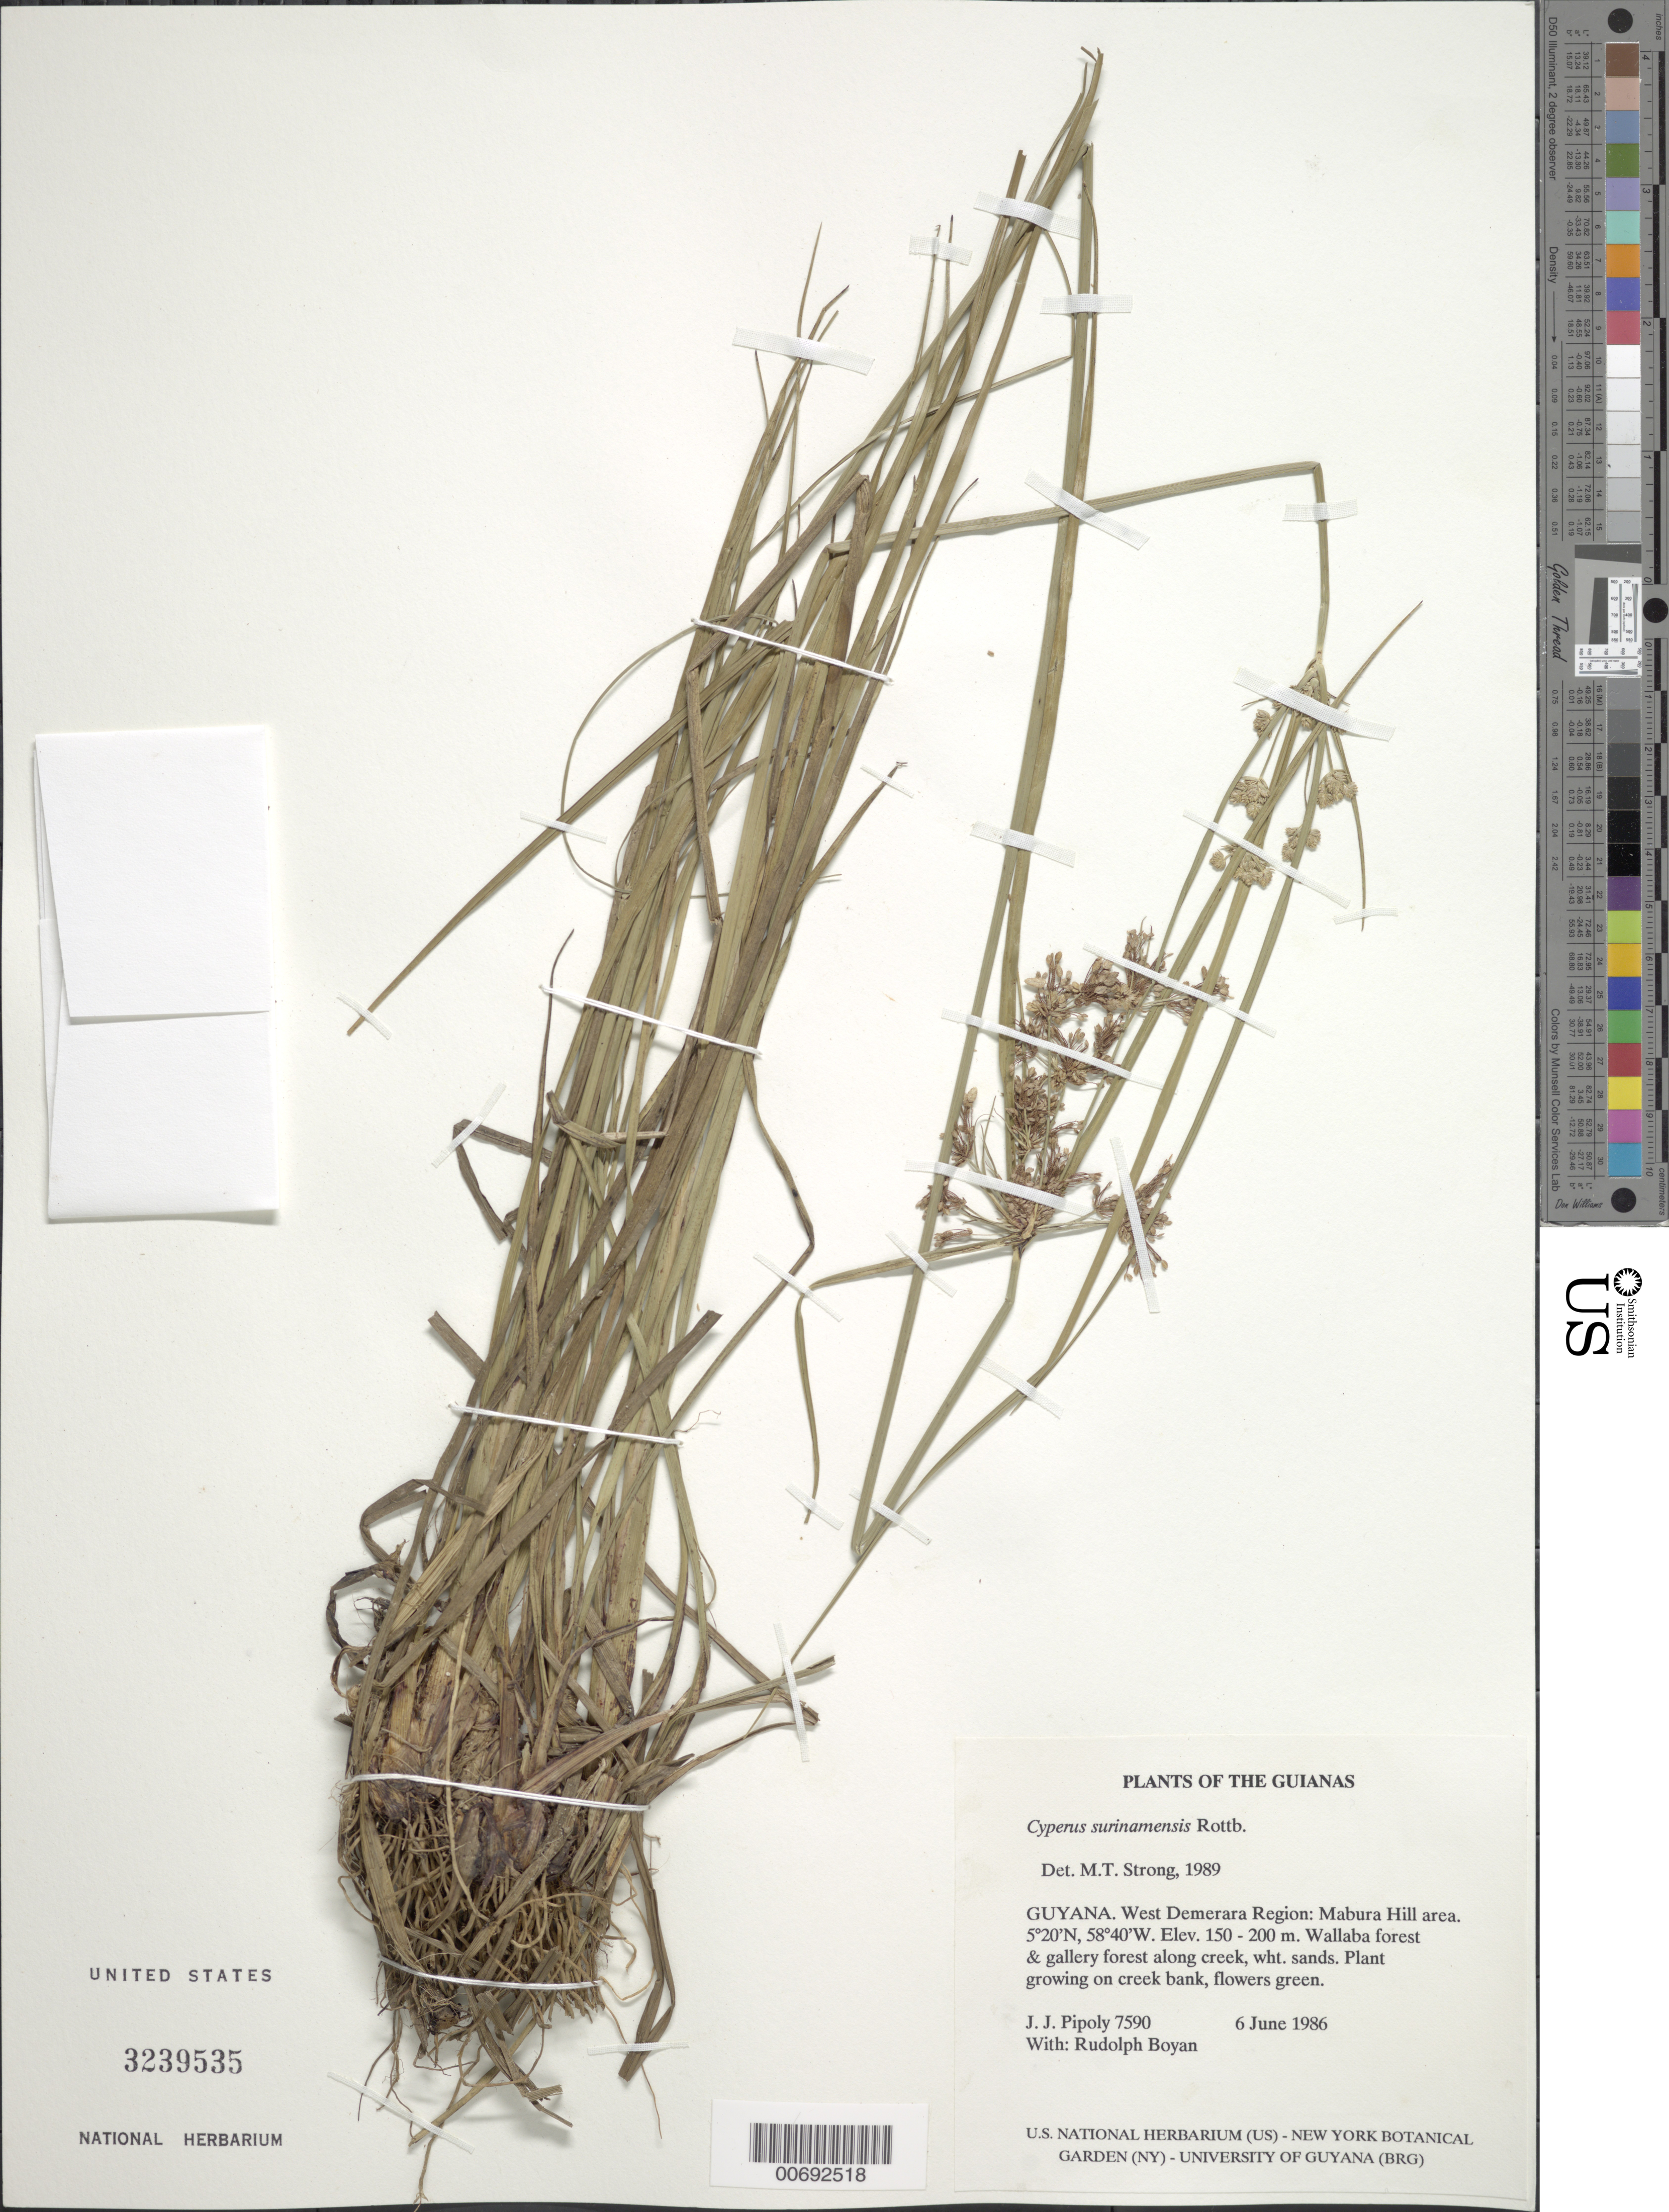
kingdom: Plantae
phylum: Tracheophyta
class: Liliopsida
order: Poales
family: Cyperaceae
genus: Cyperus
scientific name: Cyperus surinamensis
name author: Rottb.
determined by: Strong, M. T., (US), Smithsonian Institution - National Museum of Natural History (UNITED STATES)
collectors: J. J. Pipoly & R. Boyan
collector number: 7590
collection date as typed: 6 June 1986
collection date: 1986-06-06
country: Guyana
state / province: U. Demerara-Berbice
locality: Mabura Hill area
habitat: Wallaba forest & gallery forest along creek, white sands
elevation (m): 150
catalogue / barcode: US 3239535